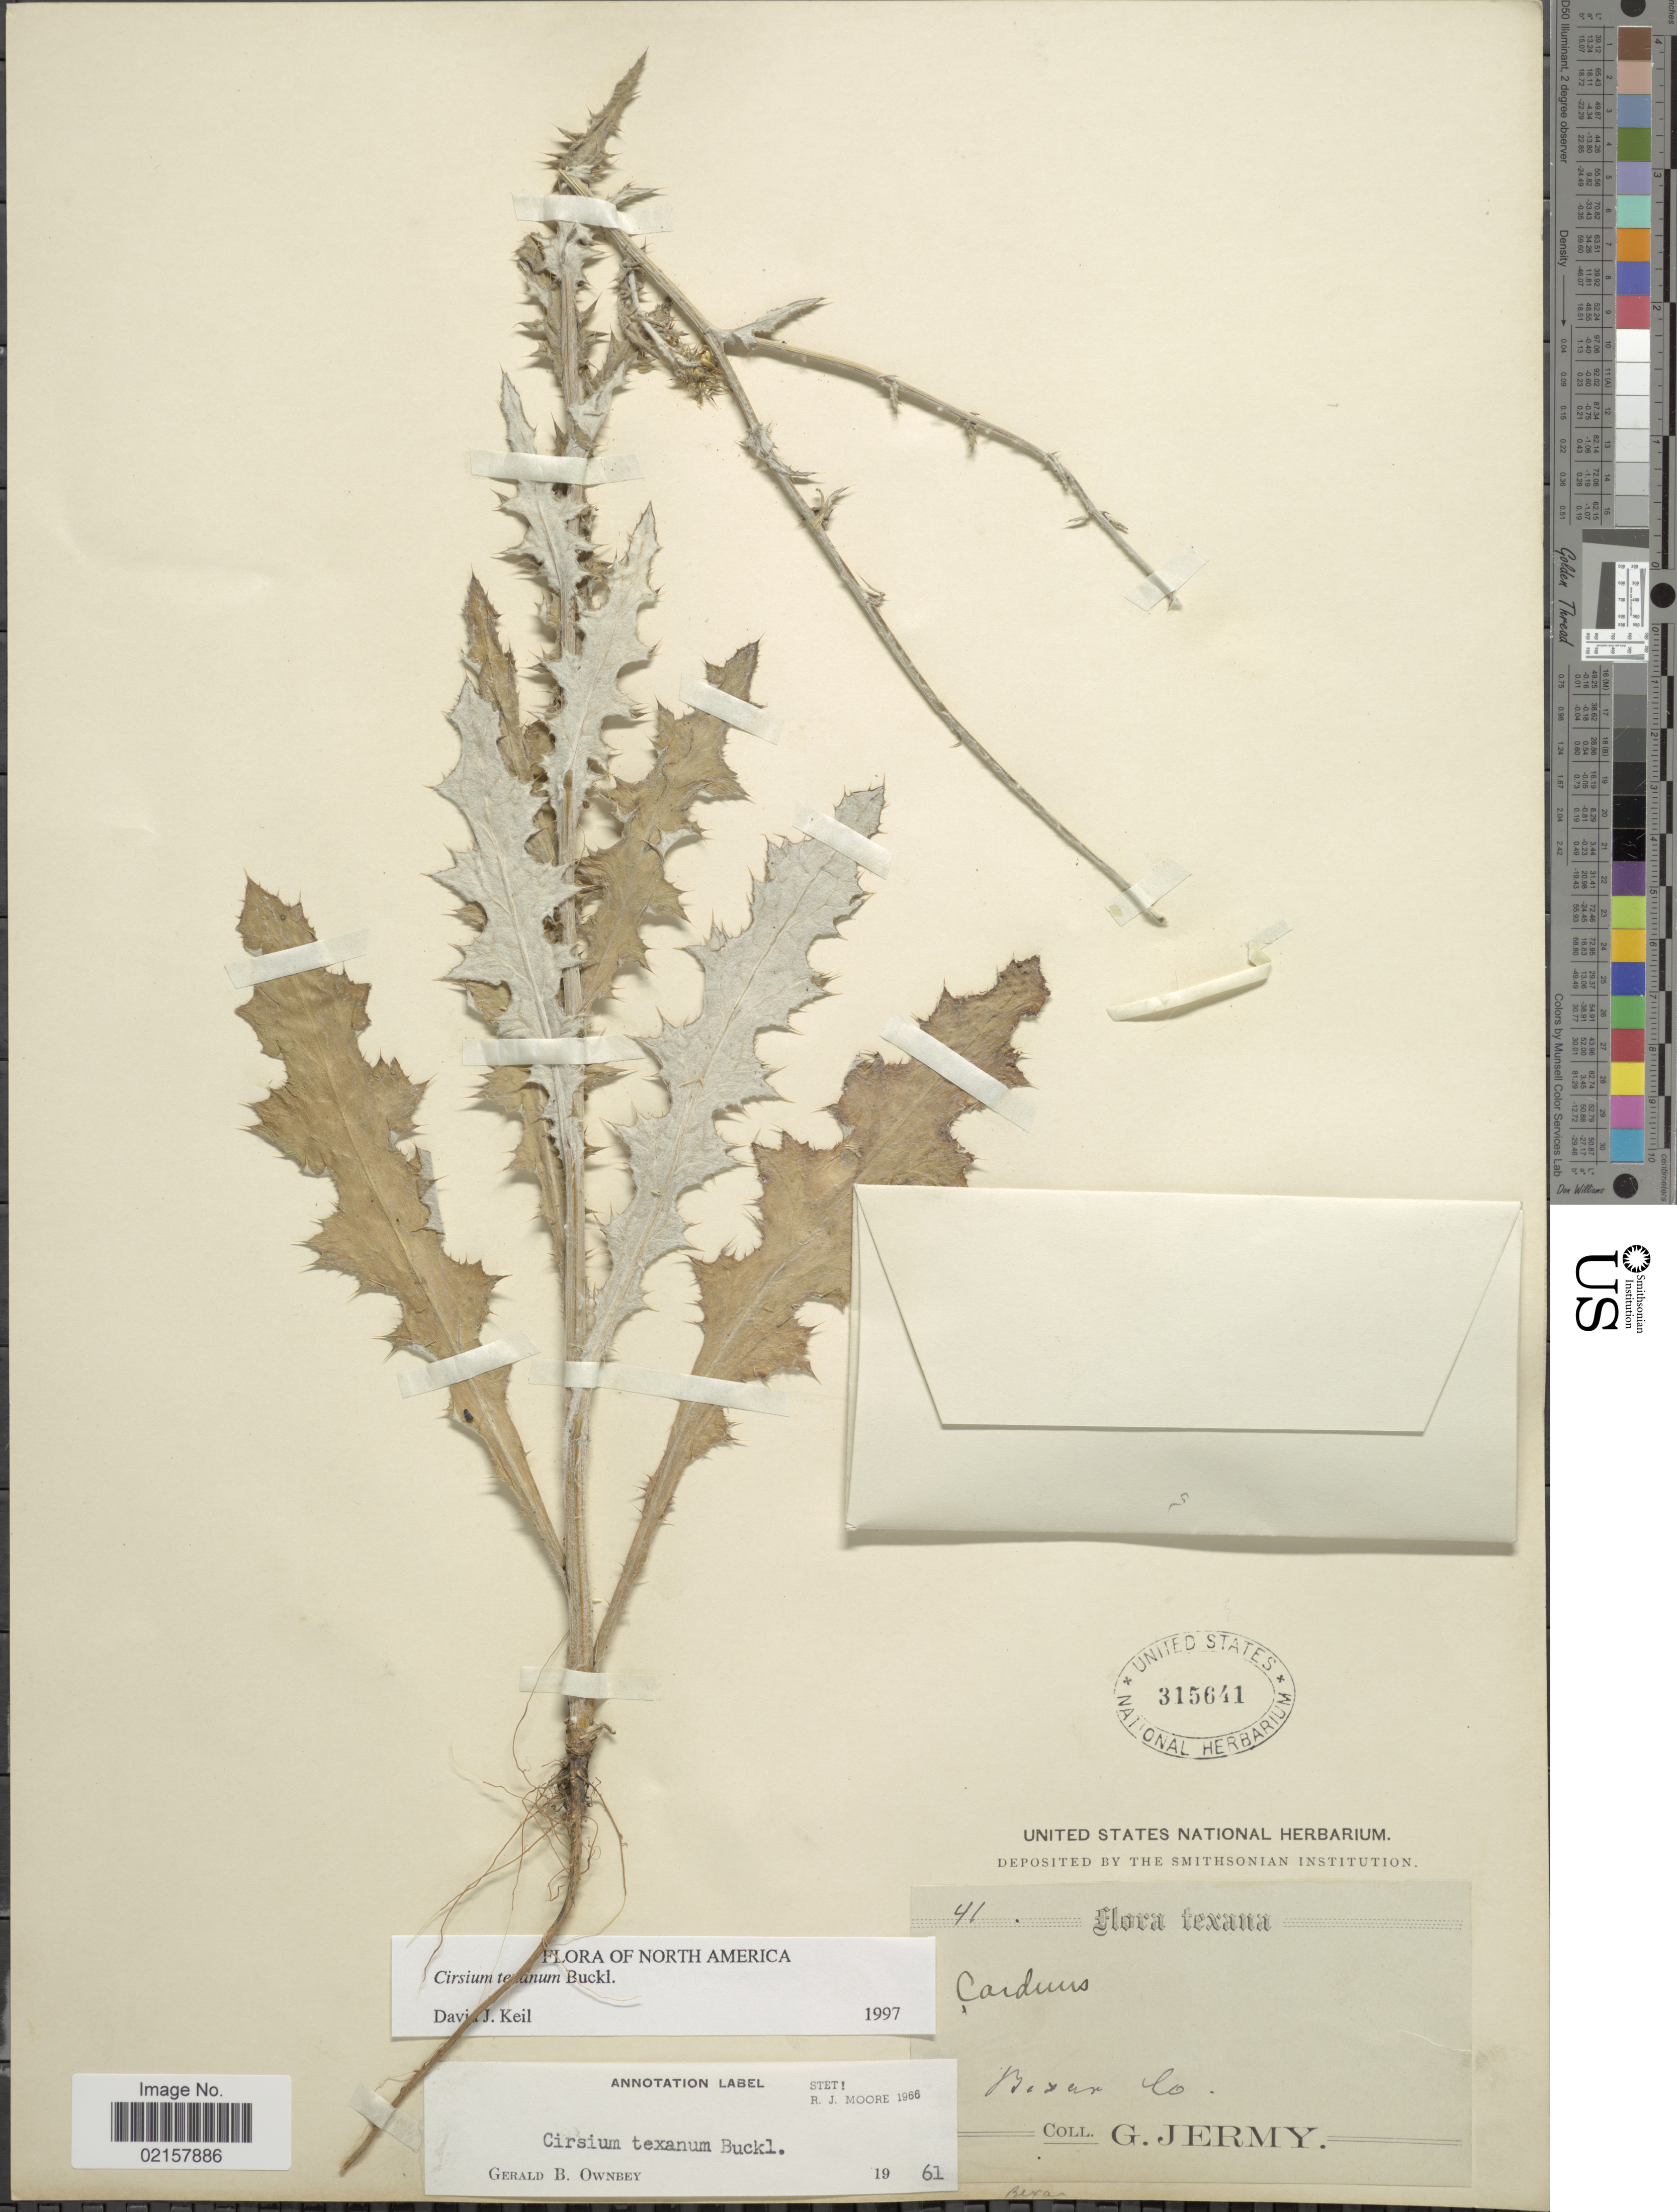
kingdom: Plantae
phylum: Tracheophyta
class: Magnoliopsida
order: Asterales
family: Asteraceae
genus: Cirsium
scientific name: Cirsium texanum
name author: Buckley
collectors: G. Jermy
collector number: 41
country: United States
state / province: Texas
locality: Bexar Co.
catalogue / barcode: US 315641